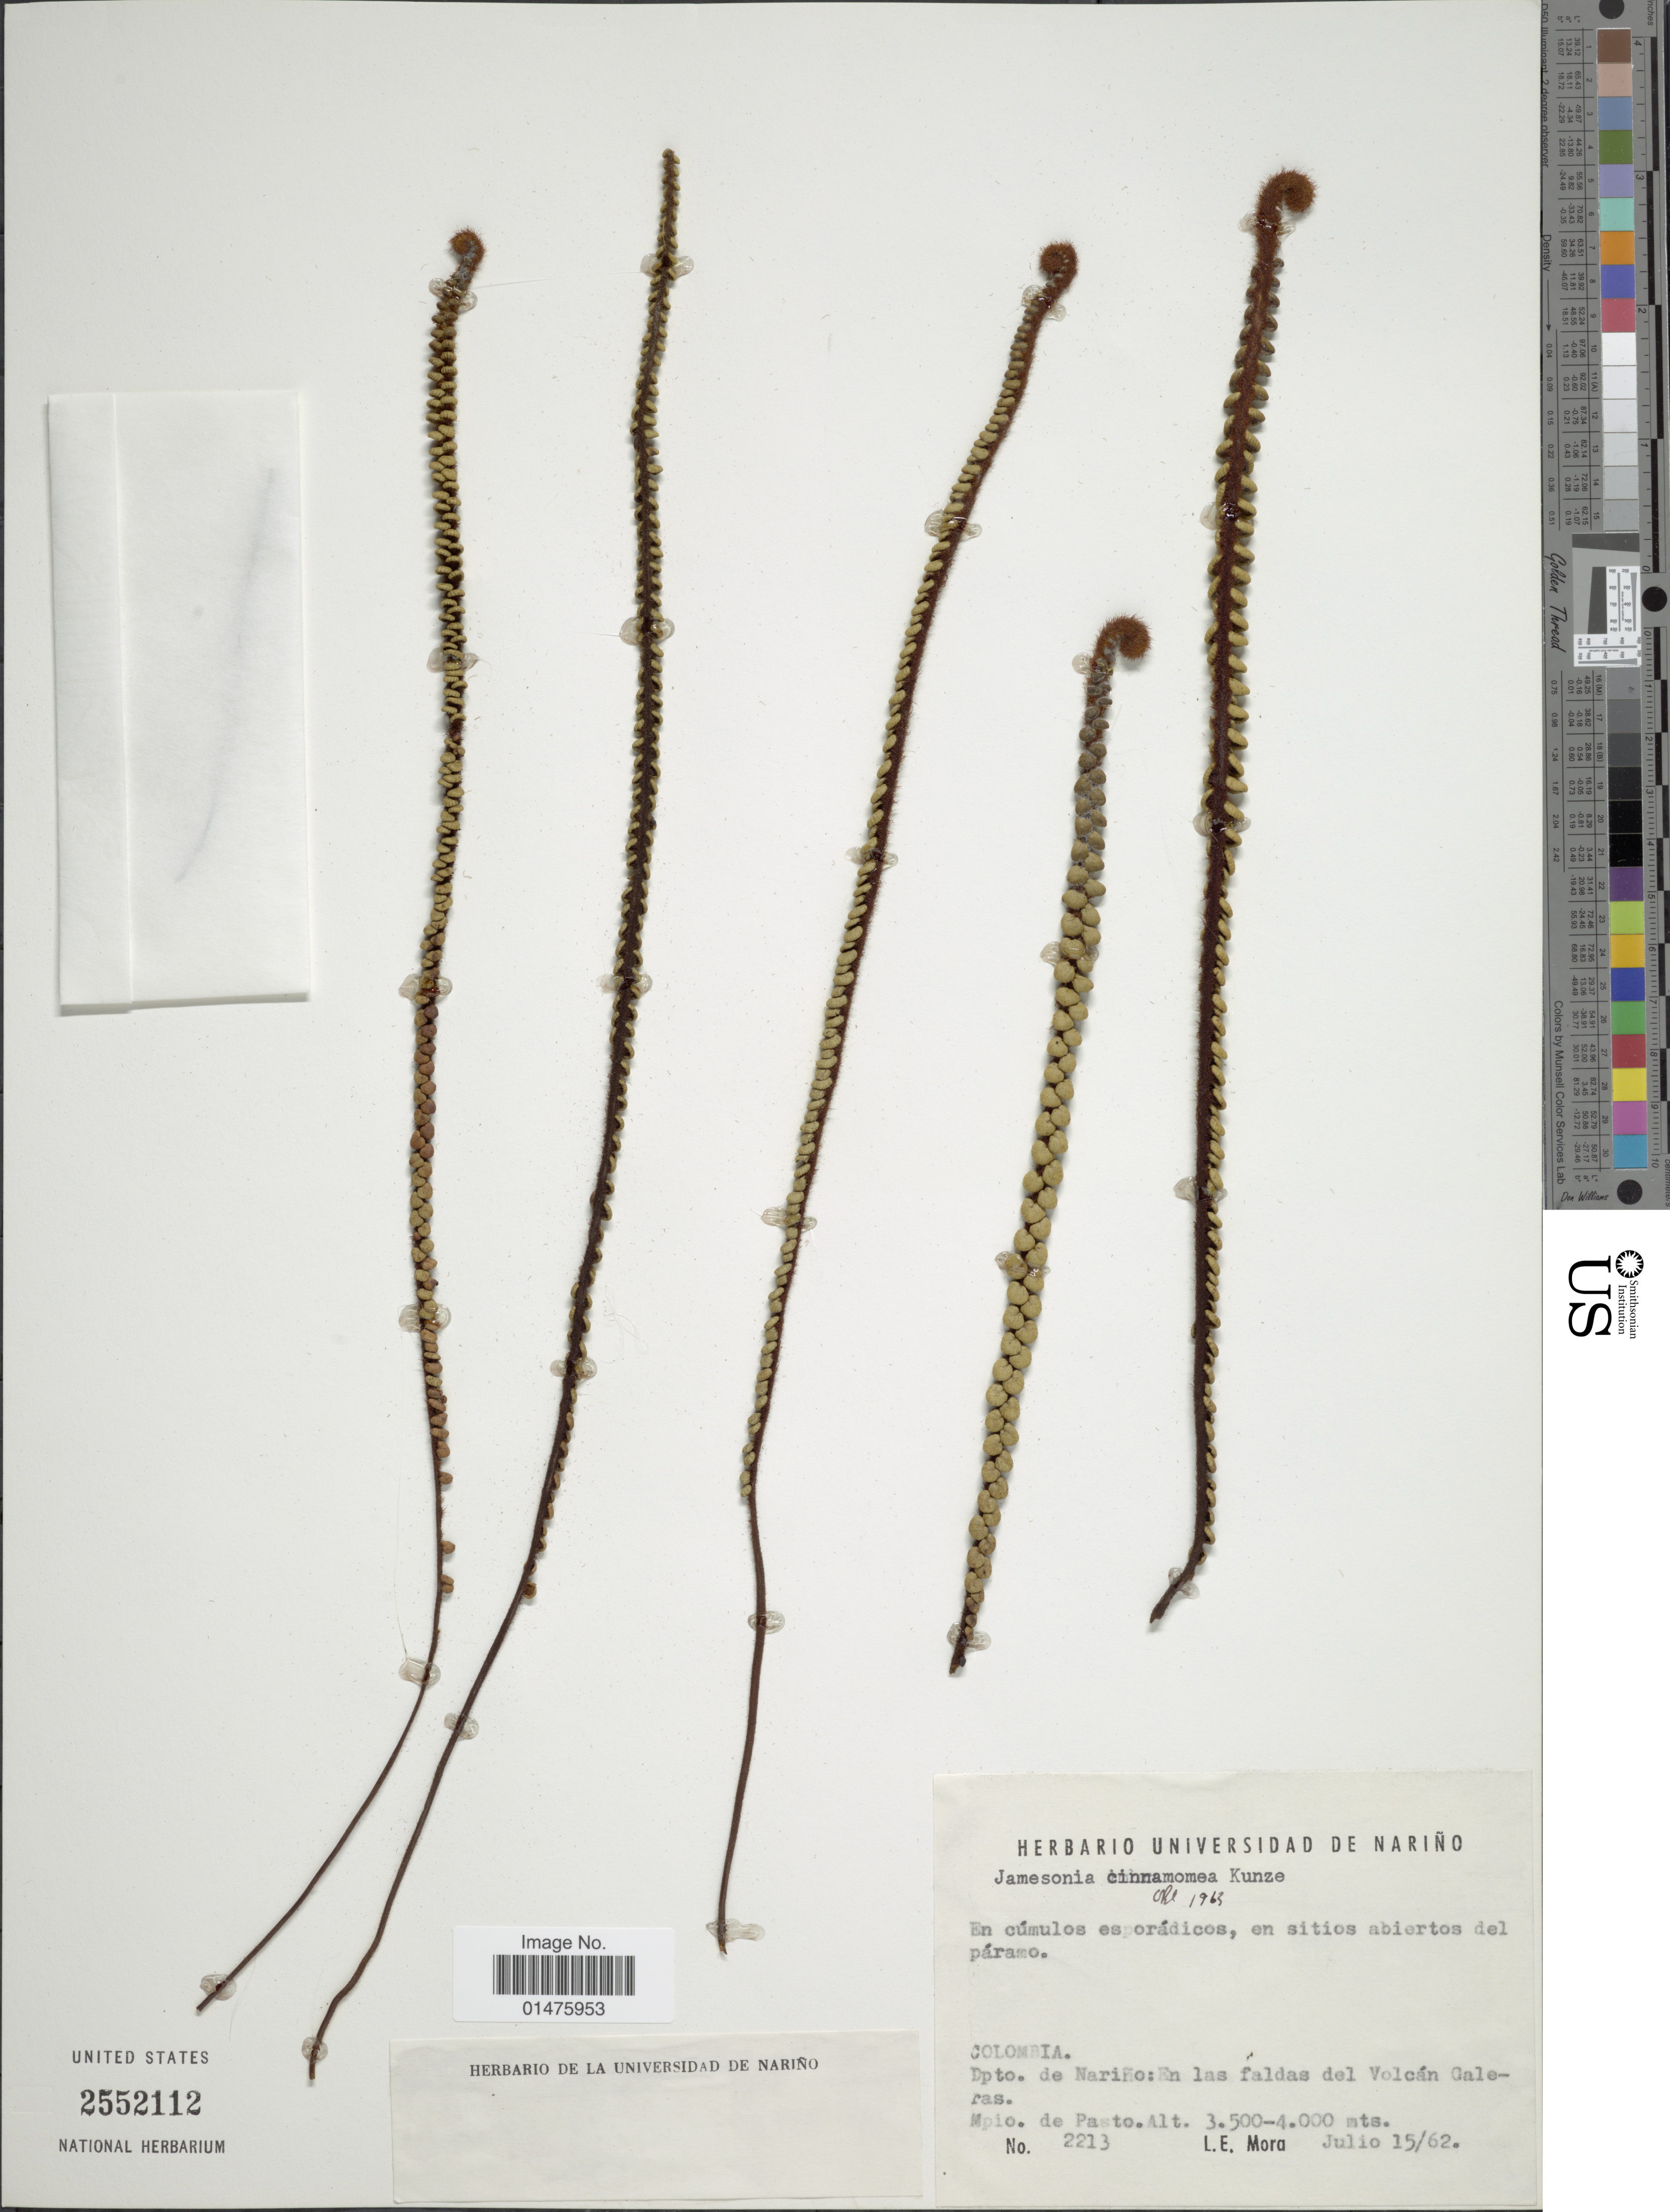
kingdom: Plantae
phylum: Tracheophyta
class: Polypodiopsida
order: Polypodiales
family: Pteridaceae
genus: Jamesonia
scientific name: Jamesonia cinnamomea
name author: Kunze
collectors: L. Mora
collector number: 2213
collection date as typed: Transcribed d/m/y: 15/7/62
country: Colombia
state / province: Nariño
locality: Dpto de Nariño: En las faldas del Volcán Galras Mpio de Pasto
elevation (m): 3500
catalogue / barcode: US 2552112